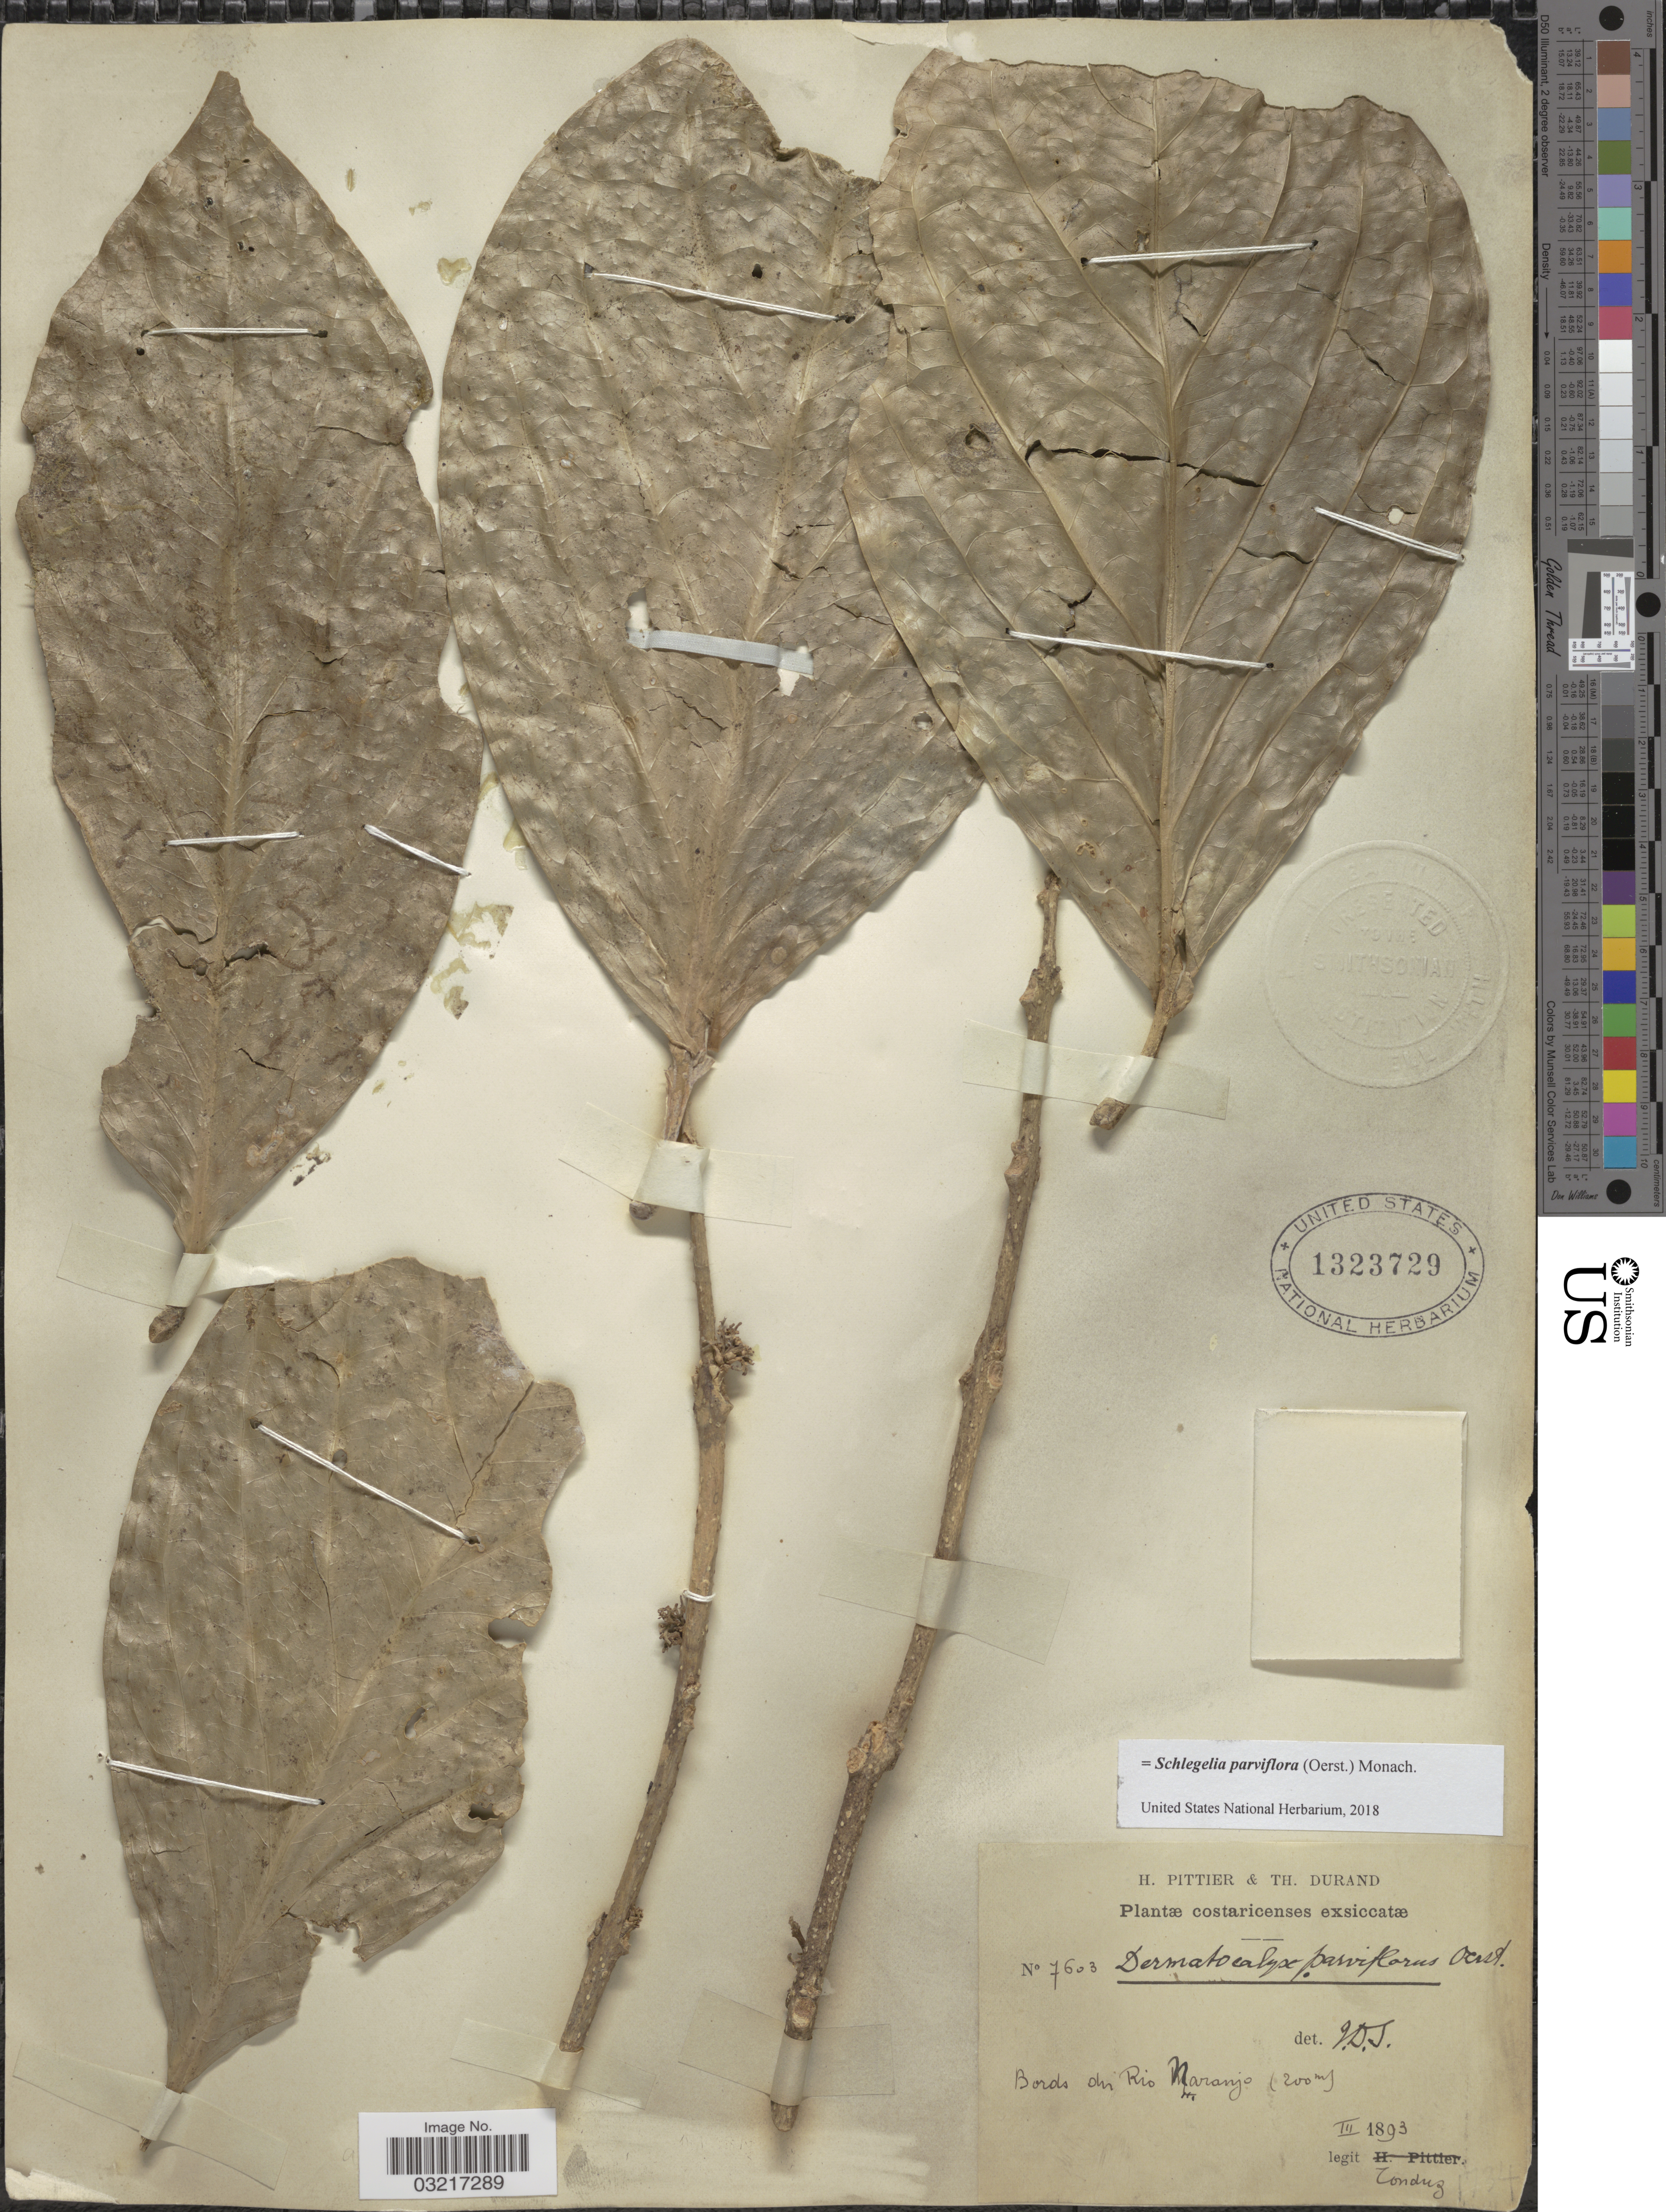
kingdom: Plantae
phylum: Tracheophyta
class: Magnoliopsida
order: Lamiales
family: Schlegeliaceae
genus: Schlegelia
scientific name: Schlegelia parviflora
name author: (Oerst.) Monach.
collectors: Tonduz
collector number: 7603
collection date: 1893-03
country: Costa Rica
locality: Bord du Rio Naranjo.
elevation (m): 200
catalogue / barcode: US 1323729